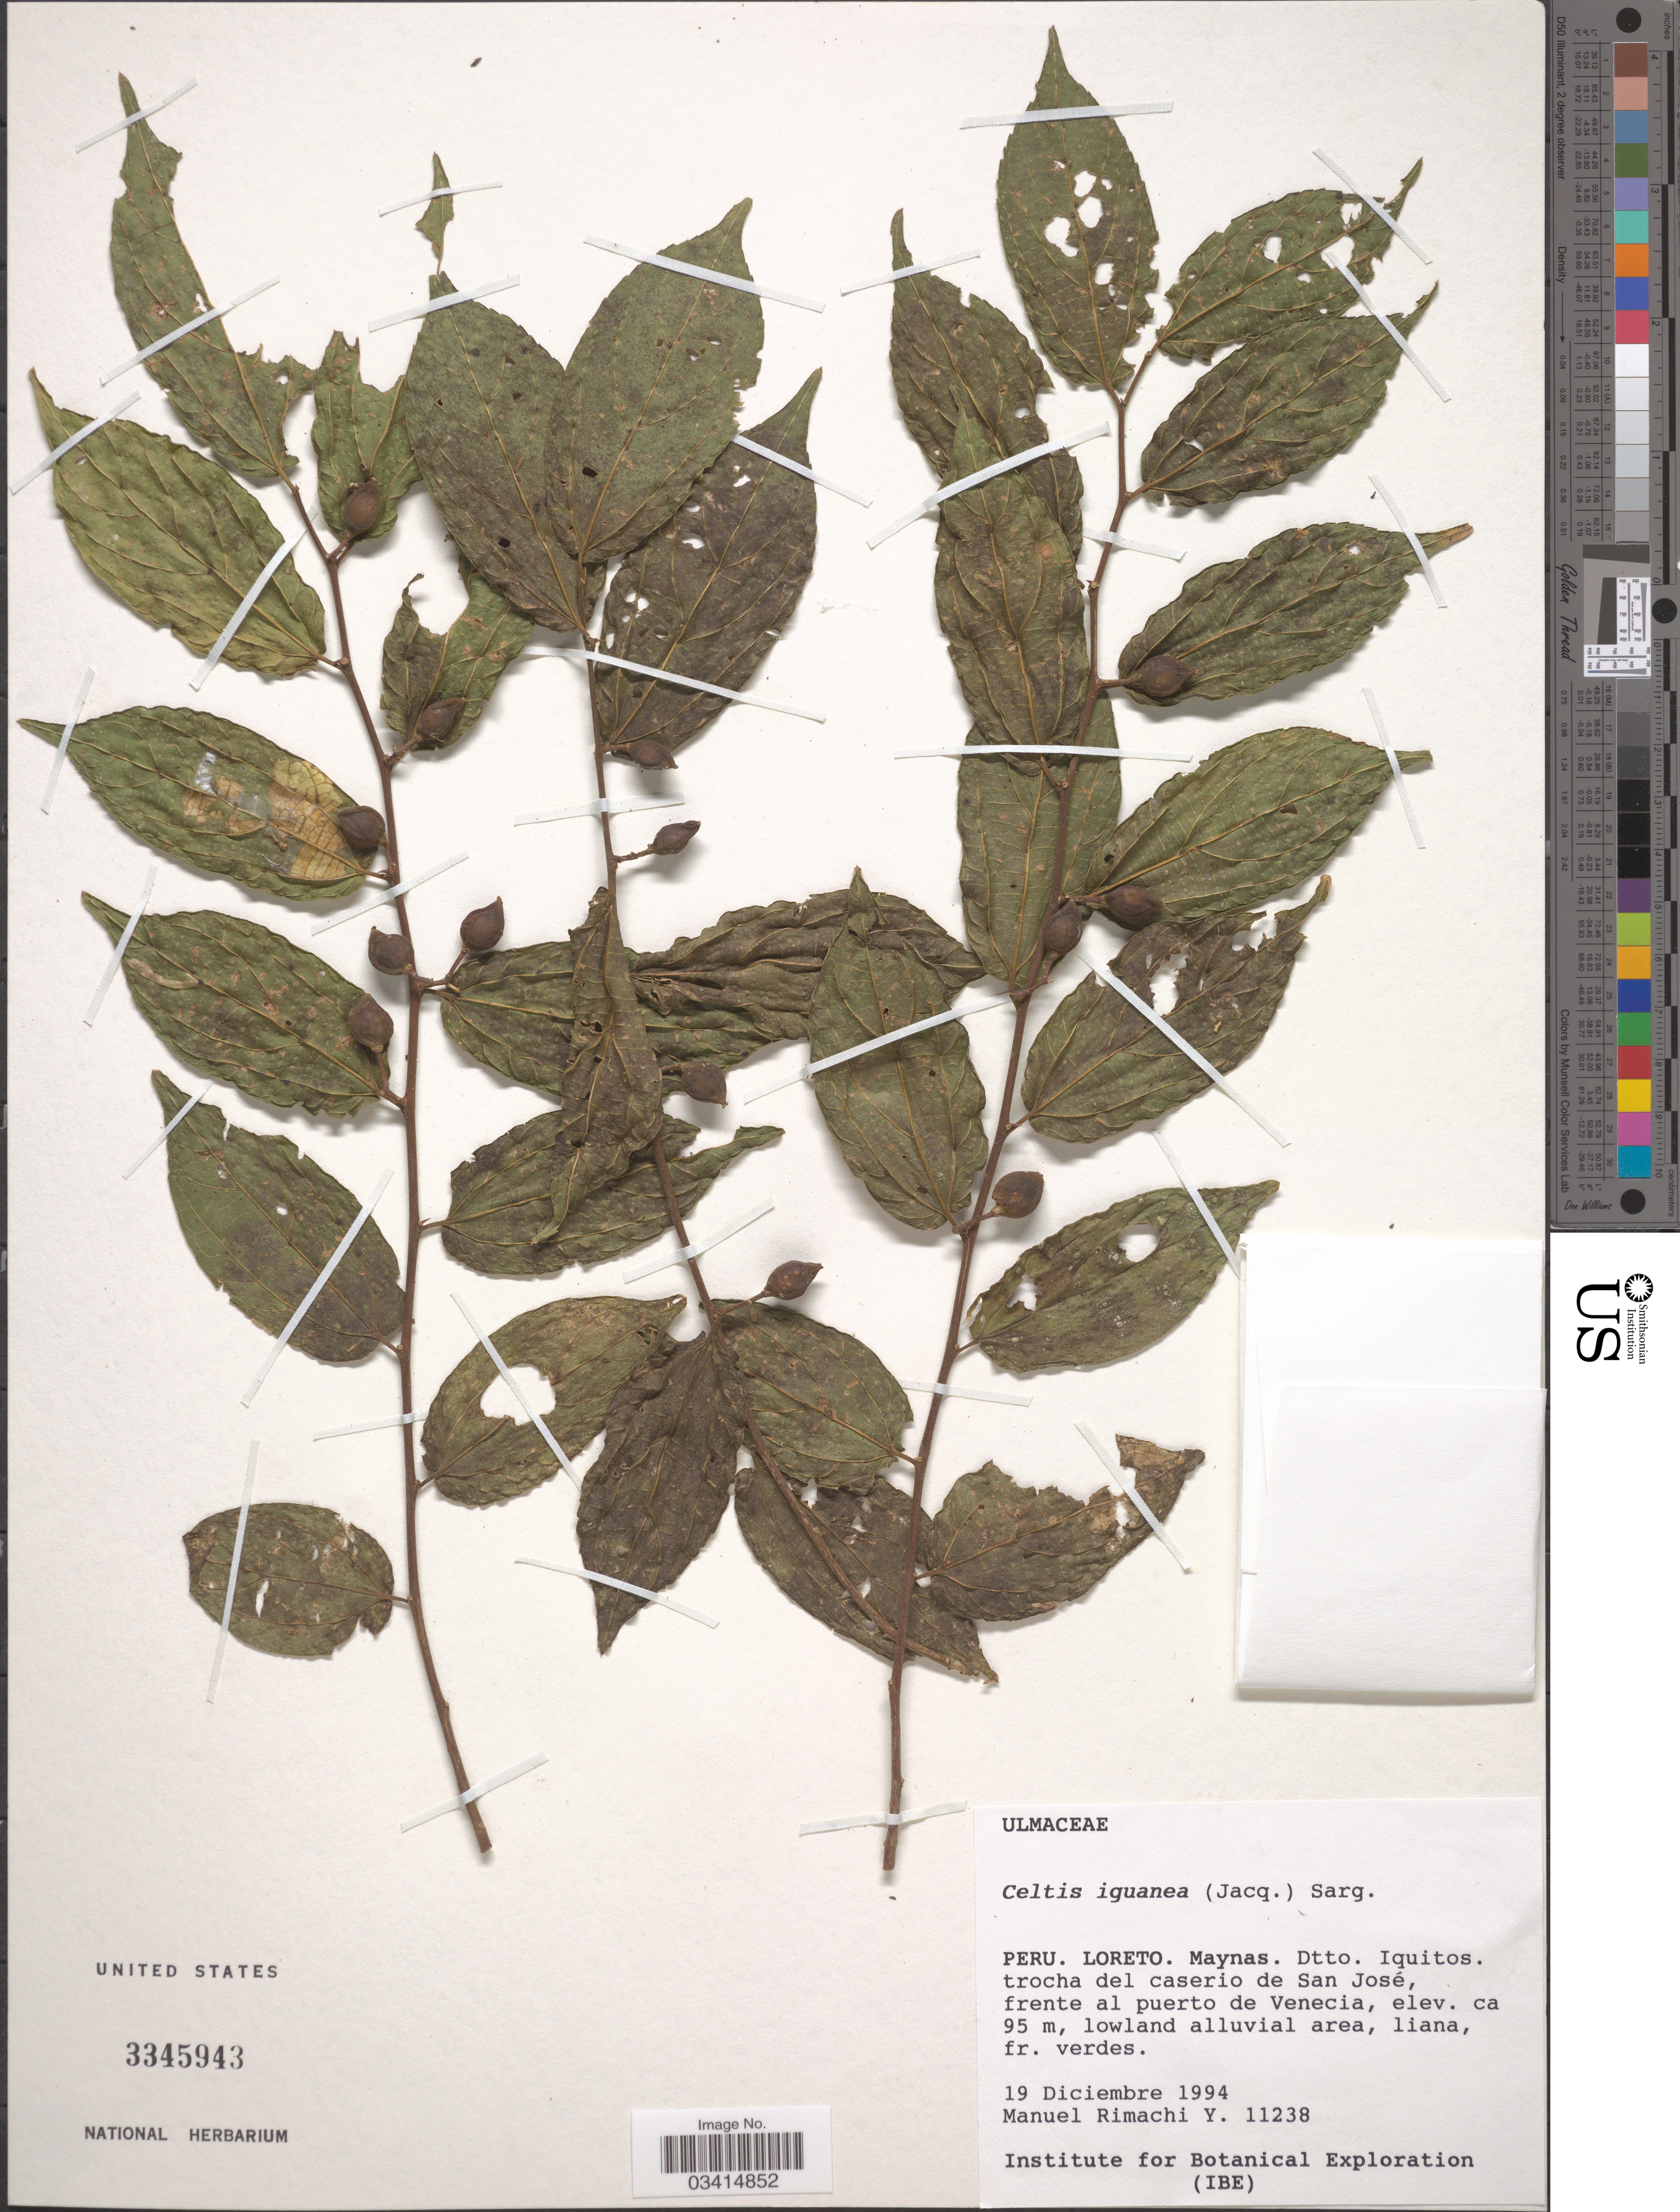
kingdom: Plantae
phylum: Tracheophyta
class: Magnoliopsida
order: Rosales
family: Cannabaceae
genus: Celtis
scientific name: Celtis iguanaea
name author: (Jacq.) Sarg.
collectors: M. Rimachi Y.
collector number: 11238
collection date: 1994-12-19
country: Peru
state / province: Loreto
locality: Maynas. Dtto. Iquitos. trocha del caserio de San José, frente al puerto de Venecia.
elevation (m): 95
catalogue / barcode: US 3345943